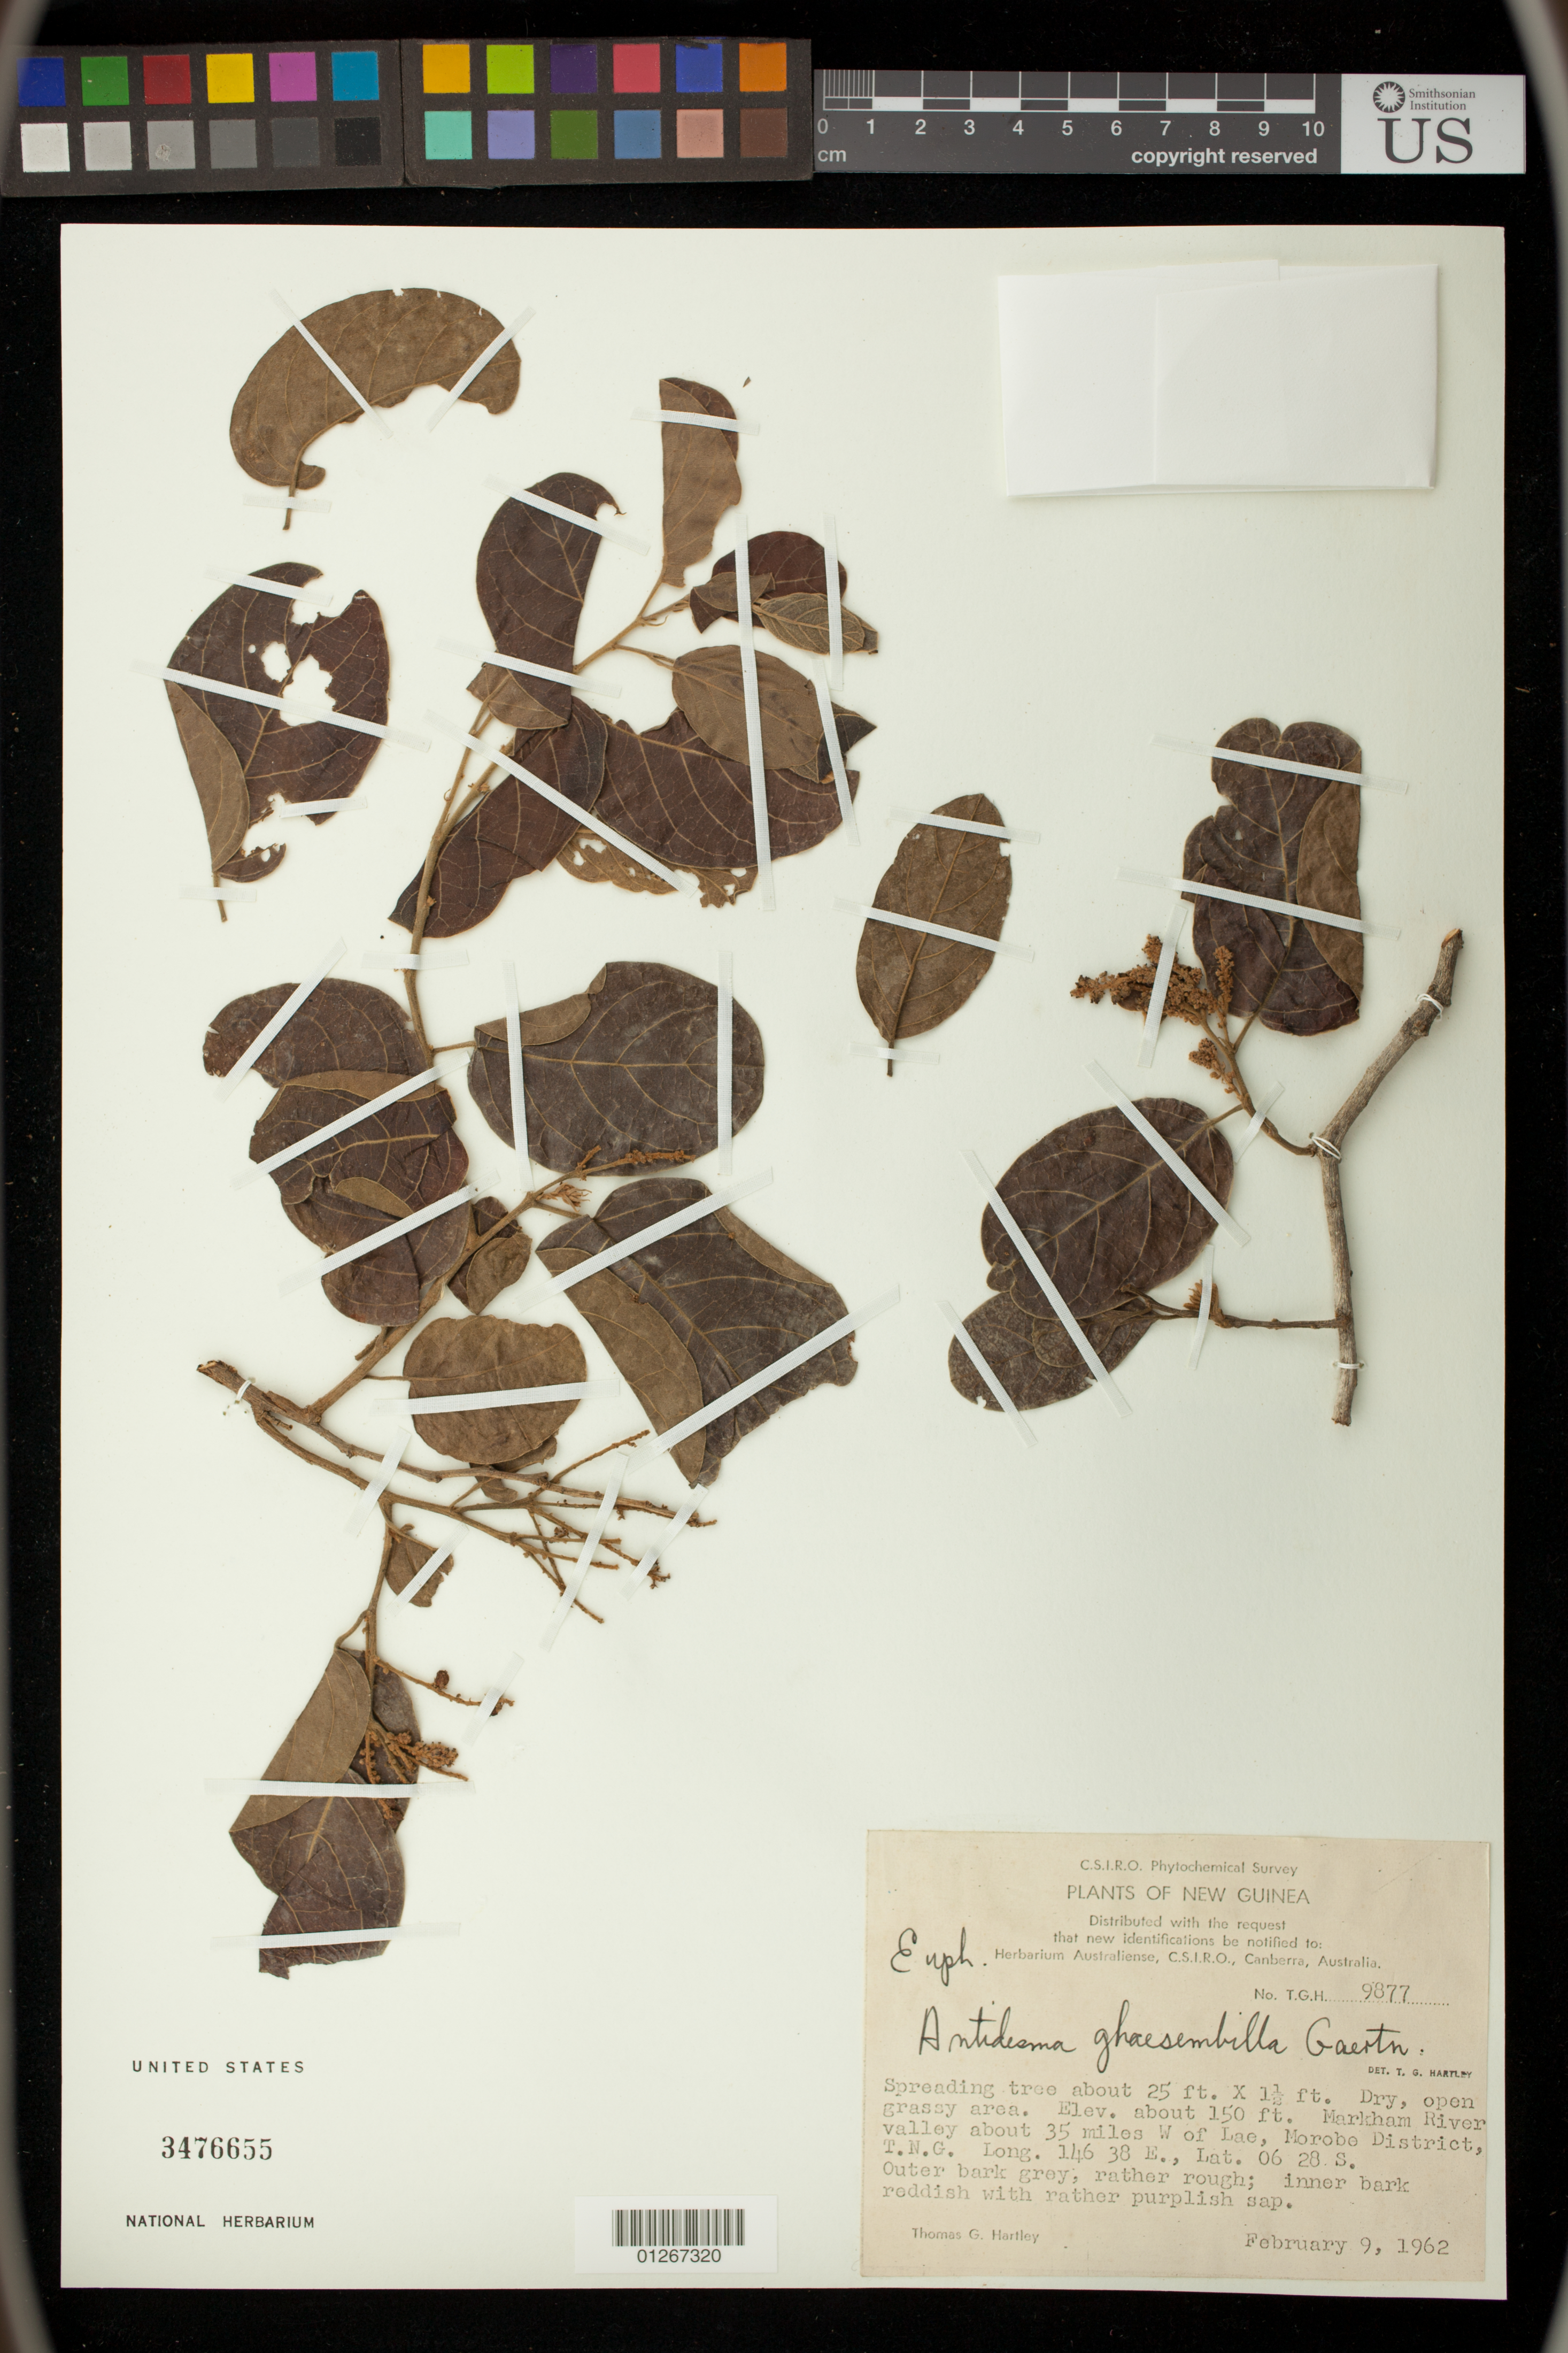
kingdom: Plantae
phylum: Tracheophyta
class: Magnoliopsida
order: Malpighiales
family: Phyllanthaceae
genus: Antidesma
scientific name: Antidesma ghaesembilla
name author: Gaertn.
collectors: T. G. Hartley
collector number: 9877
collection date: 1962-02-09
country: Papua New Guinea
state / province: Morobe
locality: Markham River valley about 35 miles W of Lae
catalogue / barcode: US 3476655